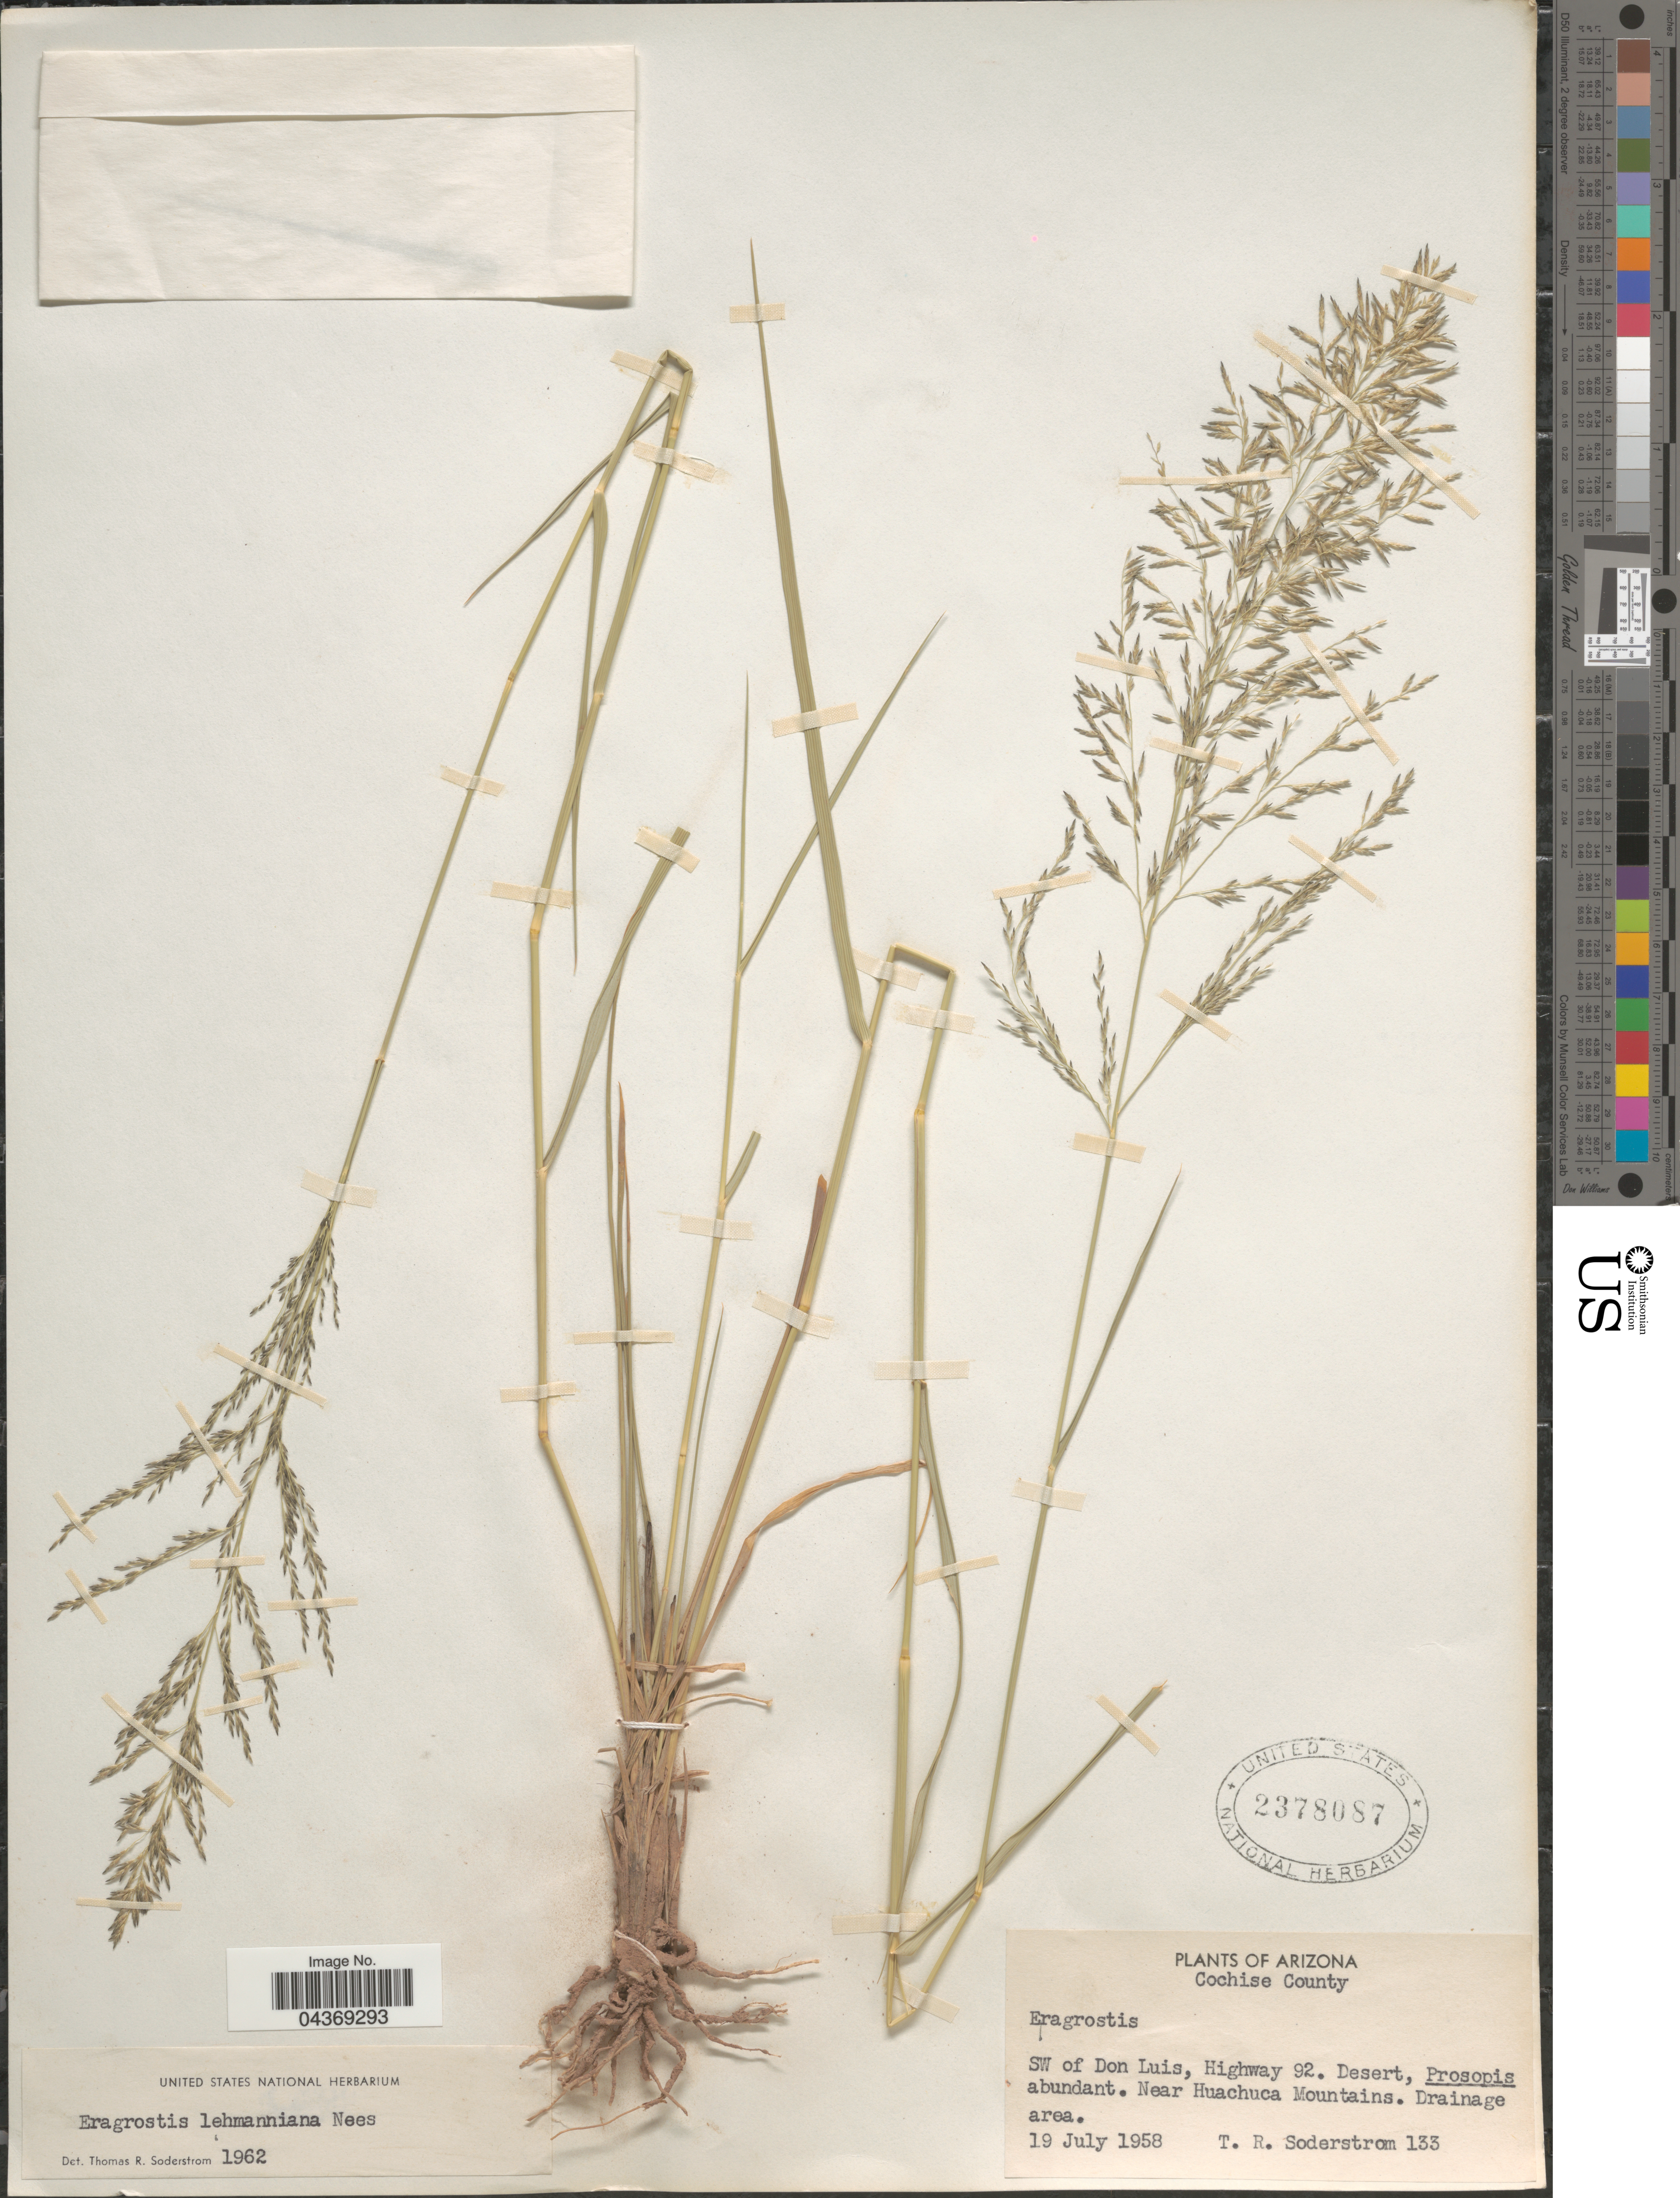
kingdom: Plantae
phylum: Tracheophyta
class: Liliopsida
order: Poales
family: Poaceae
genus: Eragrostis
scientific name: Eragrostis lehmanniana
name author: Nees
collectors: T. R. Soderstrom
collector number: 133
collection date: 1958-07-19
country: United States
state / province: Arizona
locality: Cochise County. SW of Don Luis, Highway 92. Desert. Near Huachuca Mountains.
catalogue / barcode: US 2378087